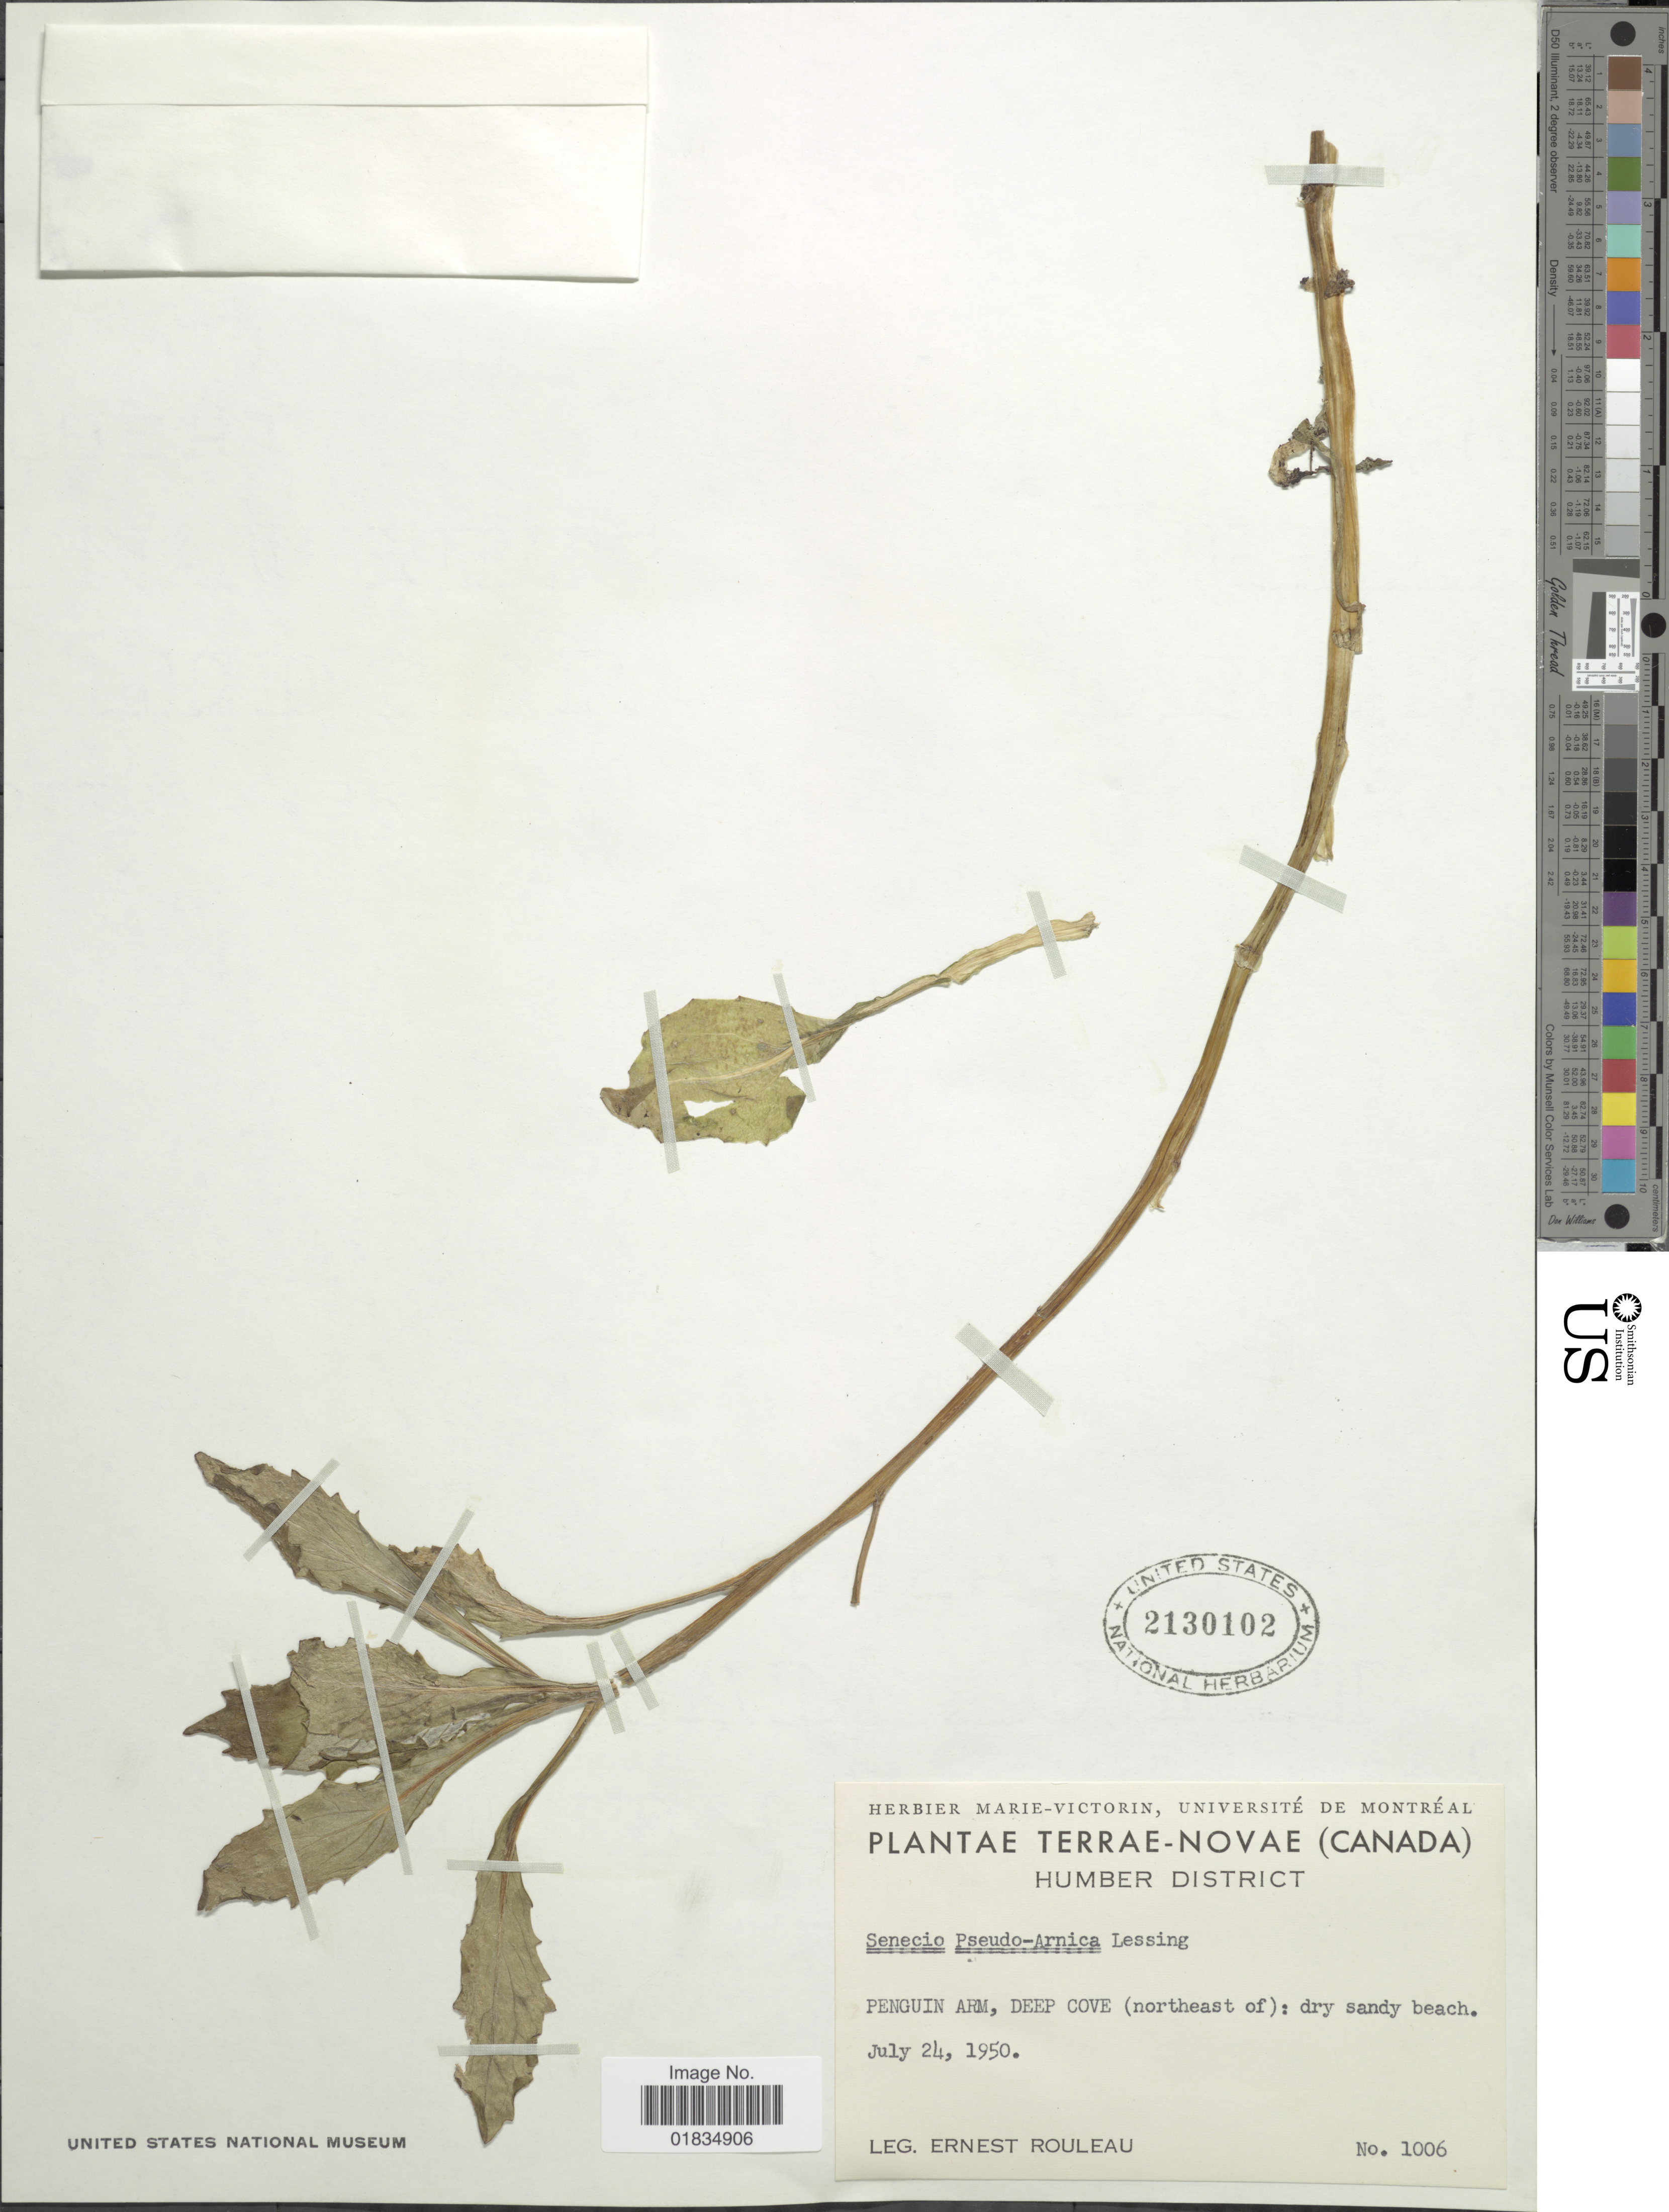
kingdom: Plantae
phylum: Tracheophyta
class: Magnoliopsida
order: Asterales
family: Asteraceae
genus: Senecio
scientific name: Senecio pseudoarnica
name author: Less.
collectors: J. Rouleau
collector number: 1003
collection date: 1950-07-24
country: Canada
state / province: Newfoundland and Labrador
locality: Terrae-Novae. Humber District. penguin Arm, Deep Cove (northeast of)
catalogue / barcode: US 2130102